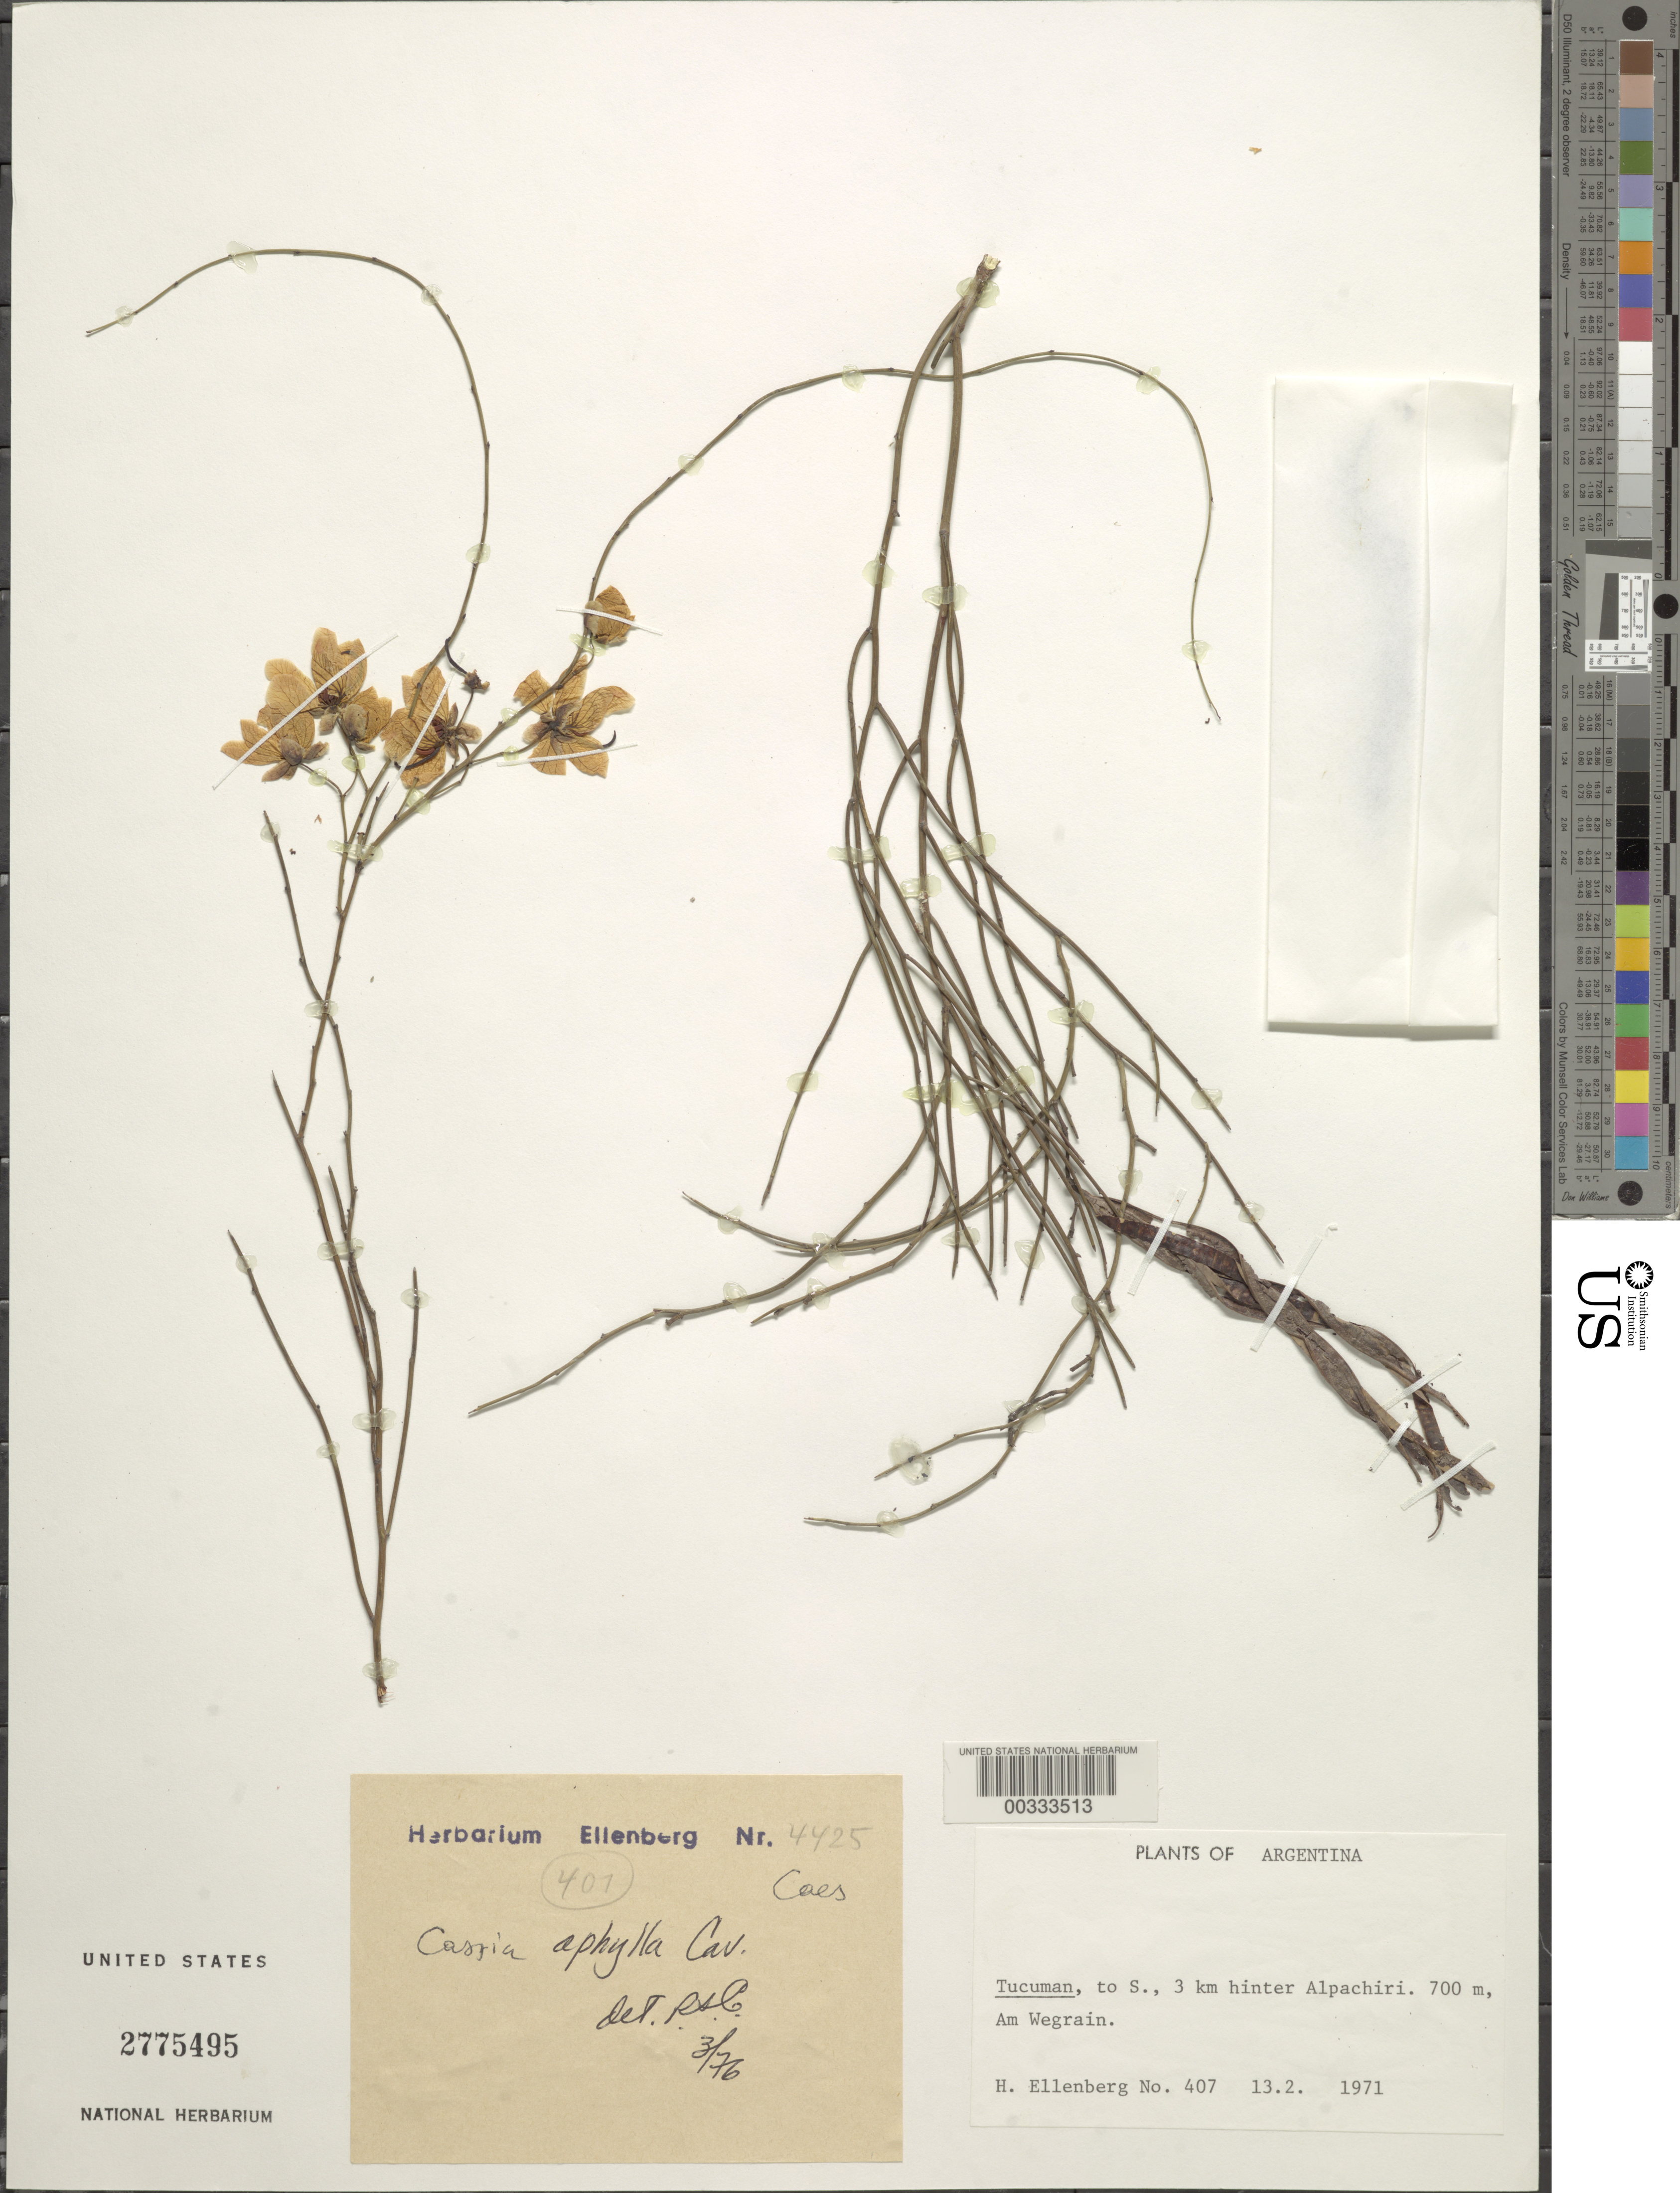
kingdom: Plantae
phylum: Tracheophyta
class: Magnoliopsida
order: Fabales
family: Fabaceae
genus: Senna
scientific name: Senna aphylla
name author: (Cav.) H.S. Irwin & Barneby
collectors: H. Ellenberg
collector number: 407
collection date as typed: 13 Feb 1971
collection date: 1971-02-13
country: Argentina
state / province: Tucumán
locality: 3 km behind Alpachiri, on the way to Wegrain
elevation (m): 700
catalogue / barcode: US 2775495